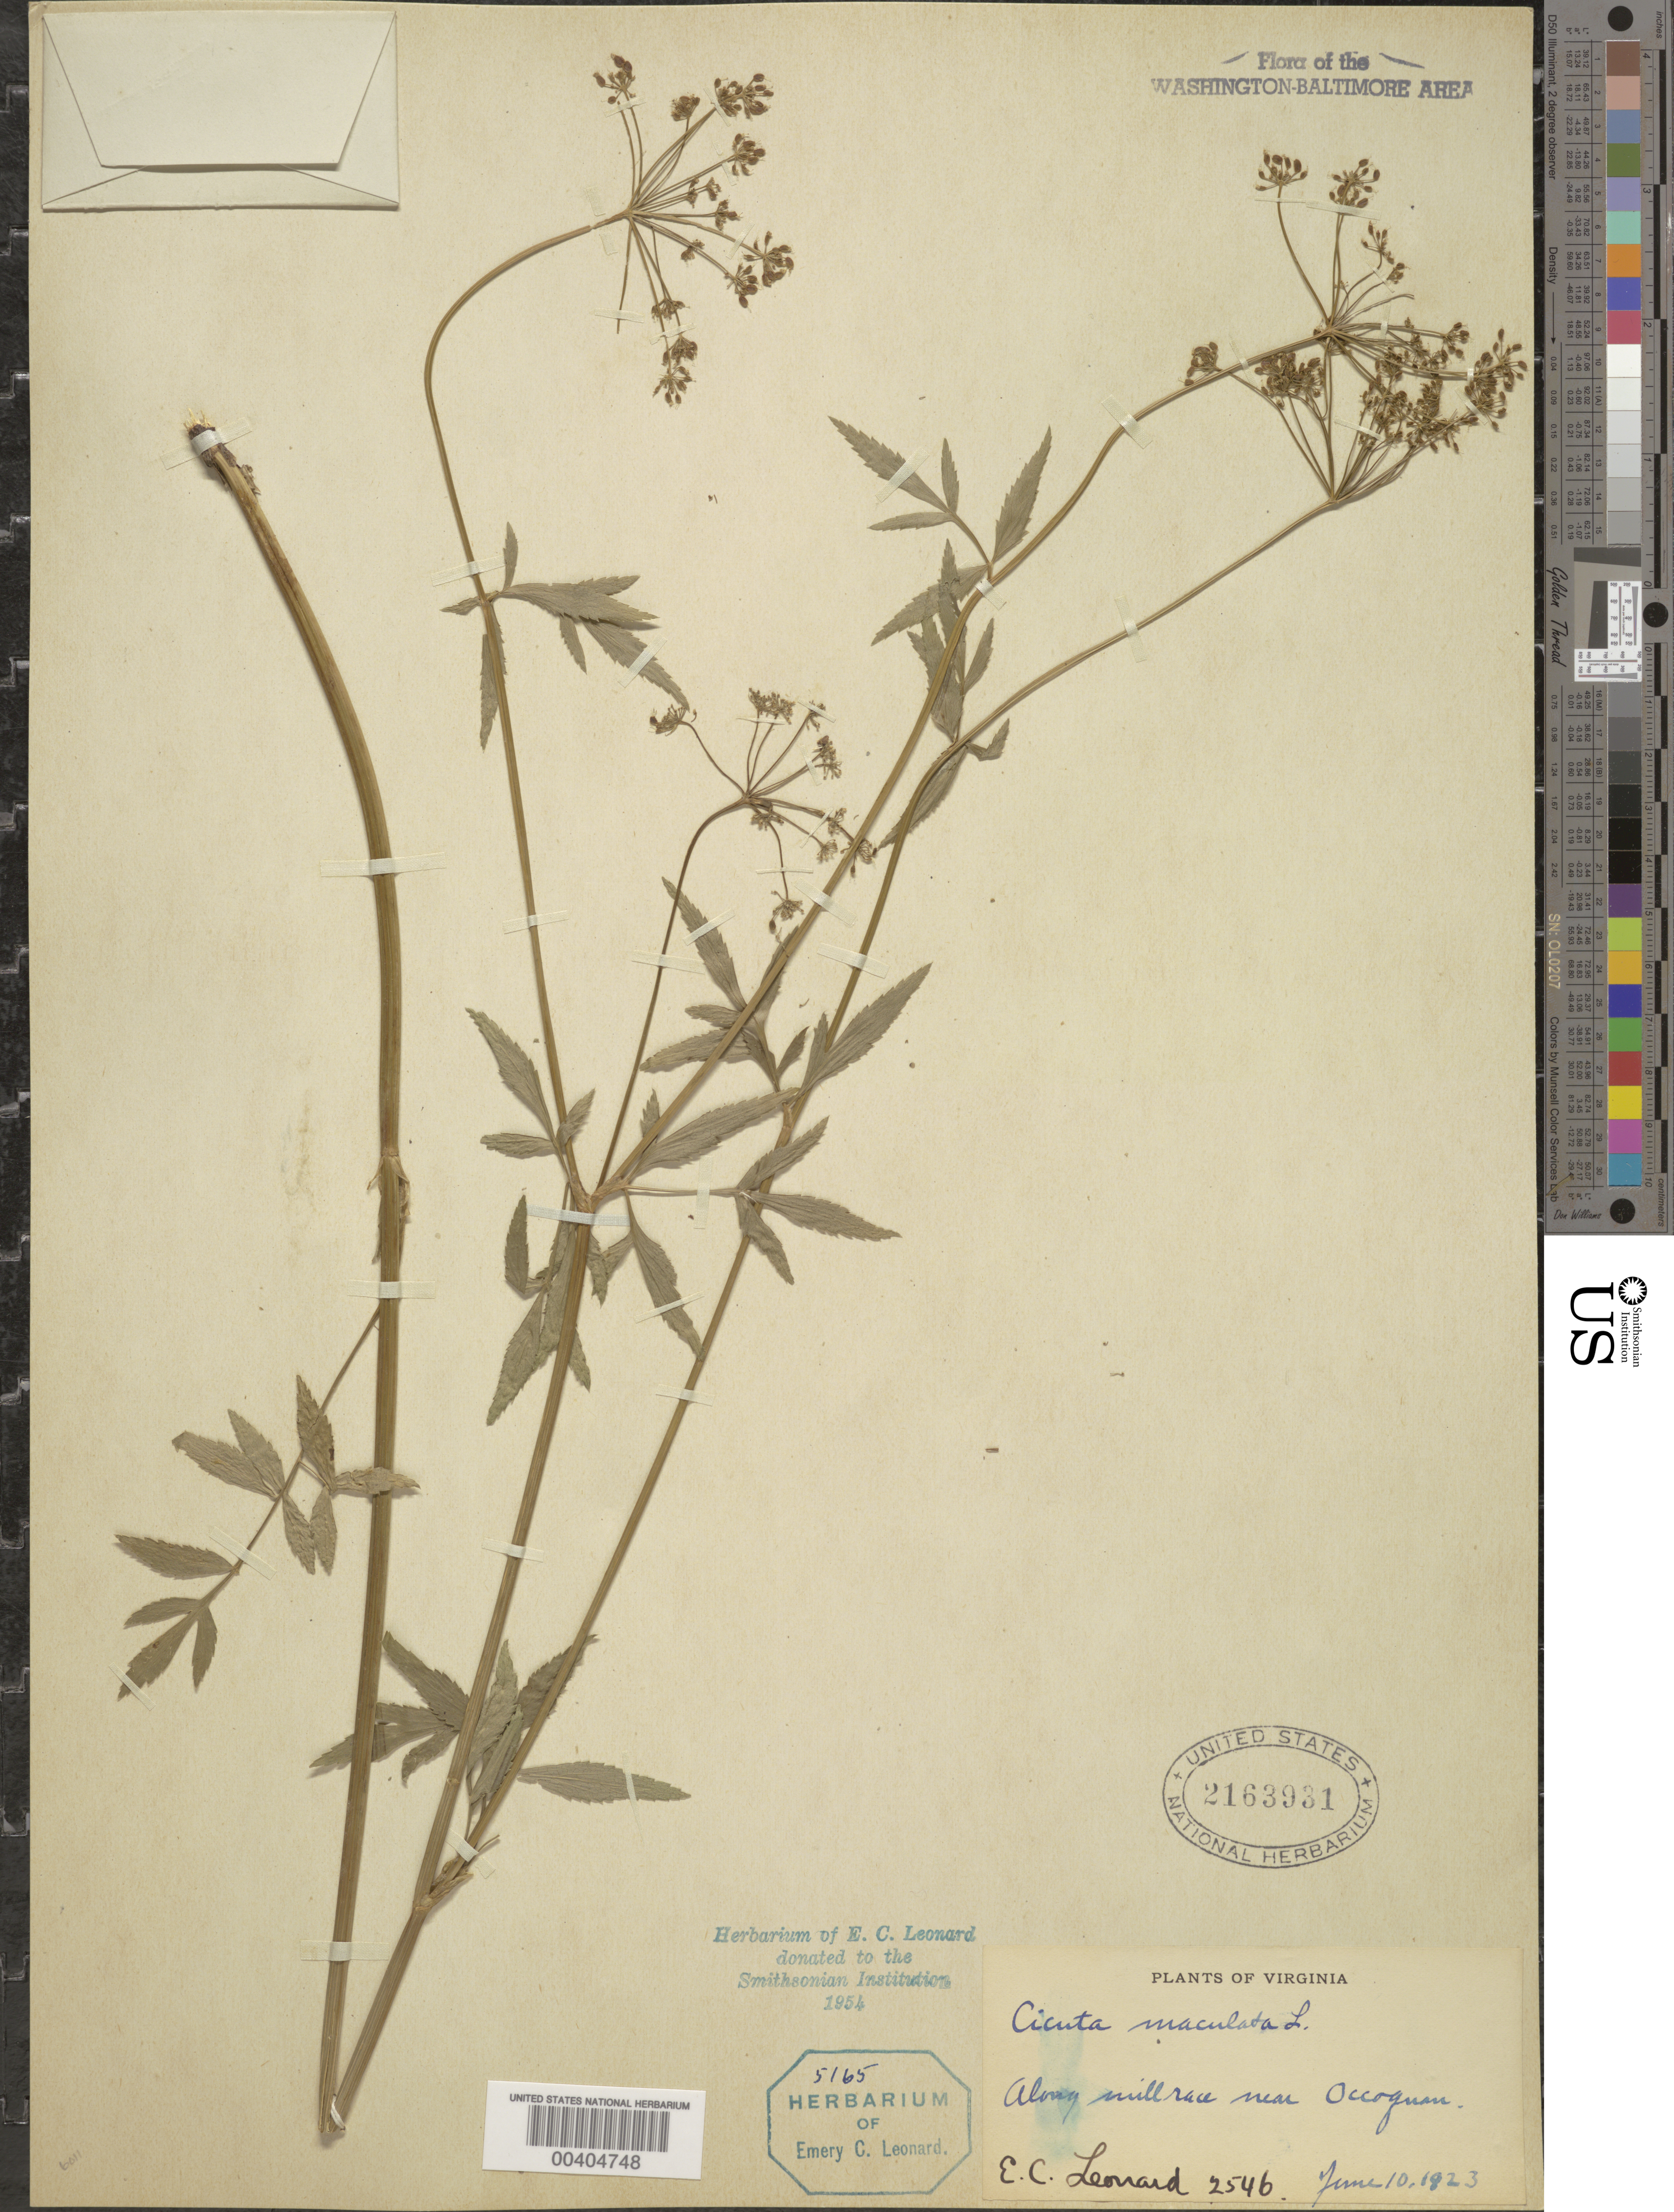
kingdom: Plantae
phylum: Tracheophyta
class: Magnoliopsida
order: Apiales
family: Apiaceae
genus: Cicuta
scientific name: Cicuta maculata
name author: L.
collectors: E. C. Leonard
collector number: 2546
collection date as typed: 10 Jun 1923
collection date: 1923-06-10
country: United States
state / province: Virginia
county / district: Prince William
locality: Occoquan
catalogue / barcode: US 2163931